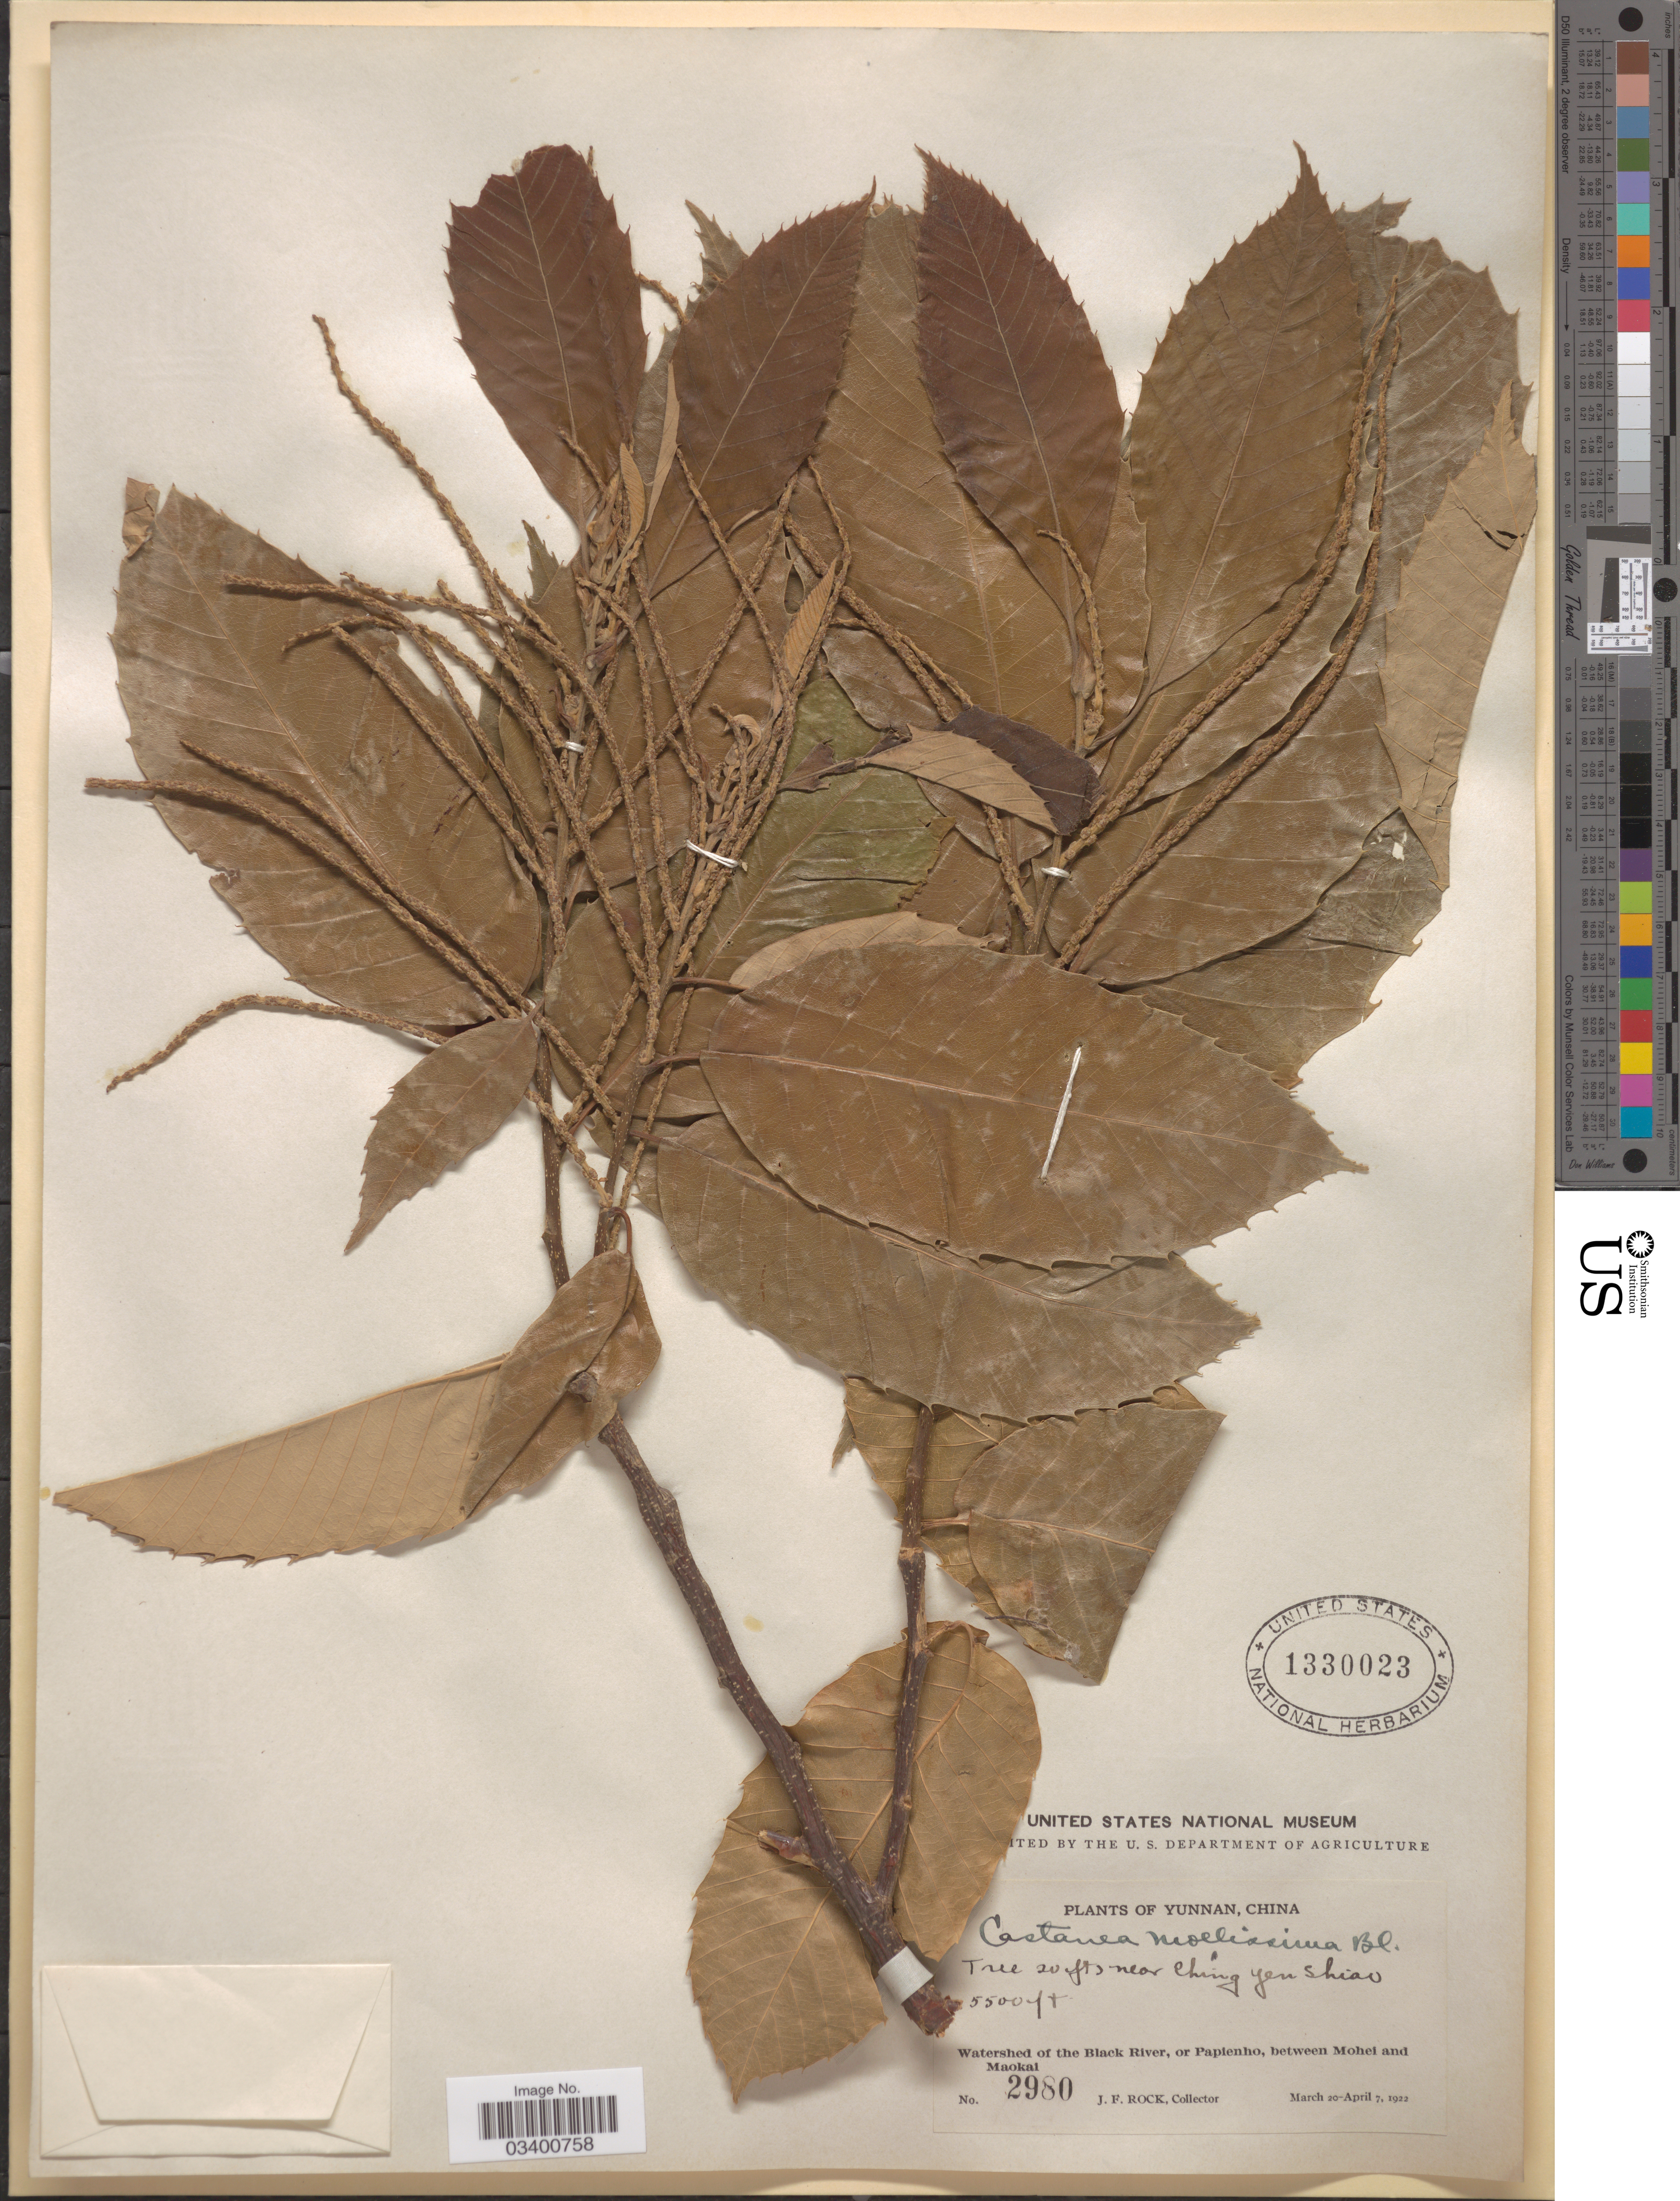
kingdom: Plantae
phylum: Tracheophyta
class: Magnoliopsida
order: Fagales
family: Fagaceae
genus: Castanea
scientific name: Castanea mollissima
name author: Blume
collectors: J. Rock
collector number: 2980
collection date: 1922-03-20/1922-04-07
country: China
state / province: Yunnan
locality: Near Ching yen Shiao. Watershed of the Black River, or Papienho, between Mohei and Maokai.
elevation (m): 1676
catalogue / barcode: US 1330023